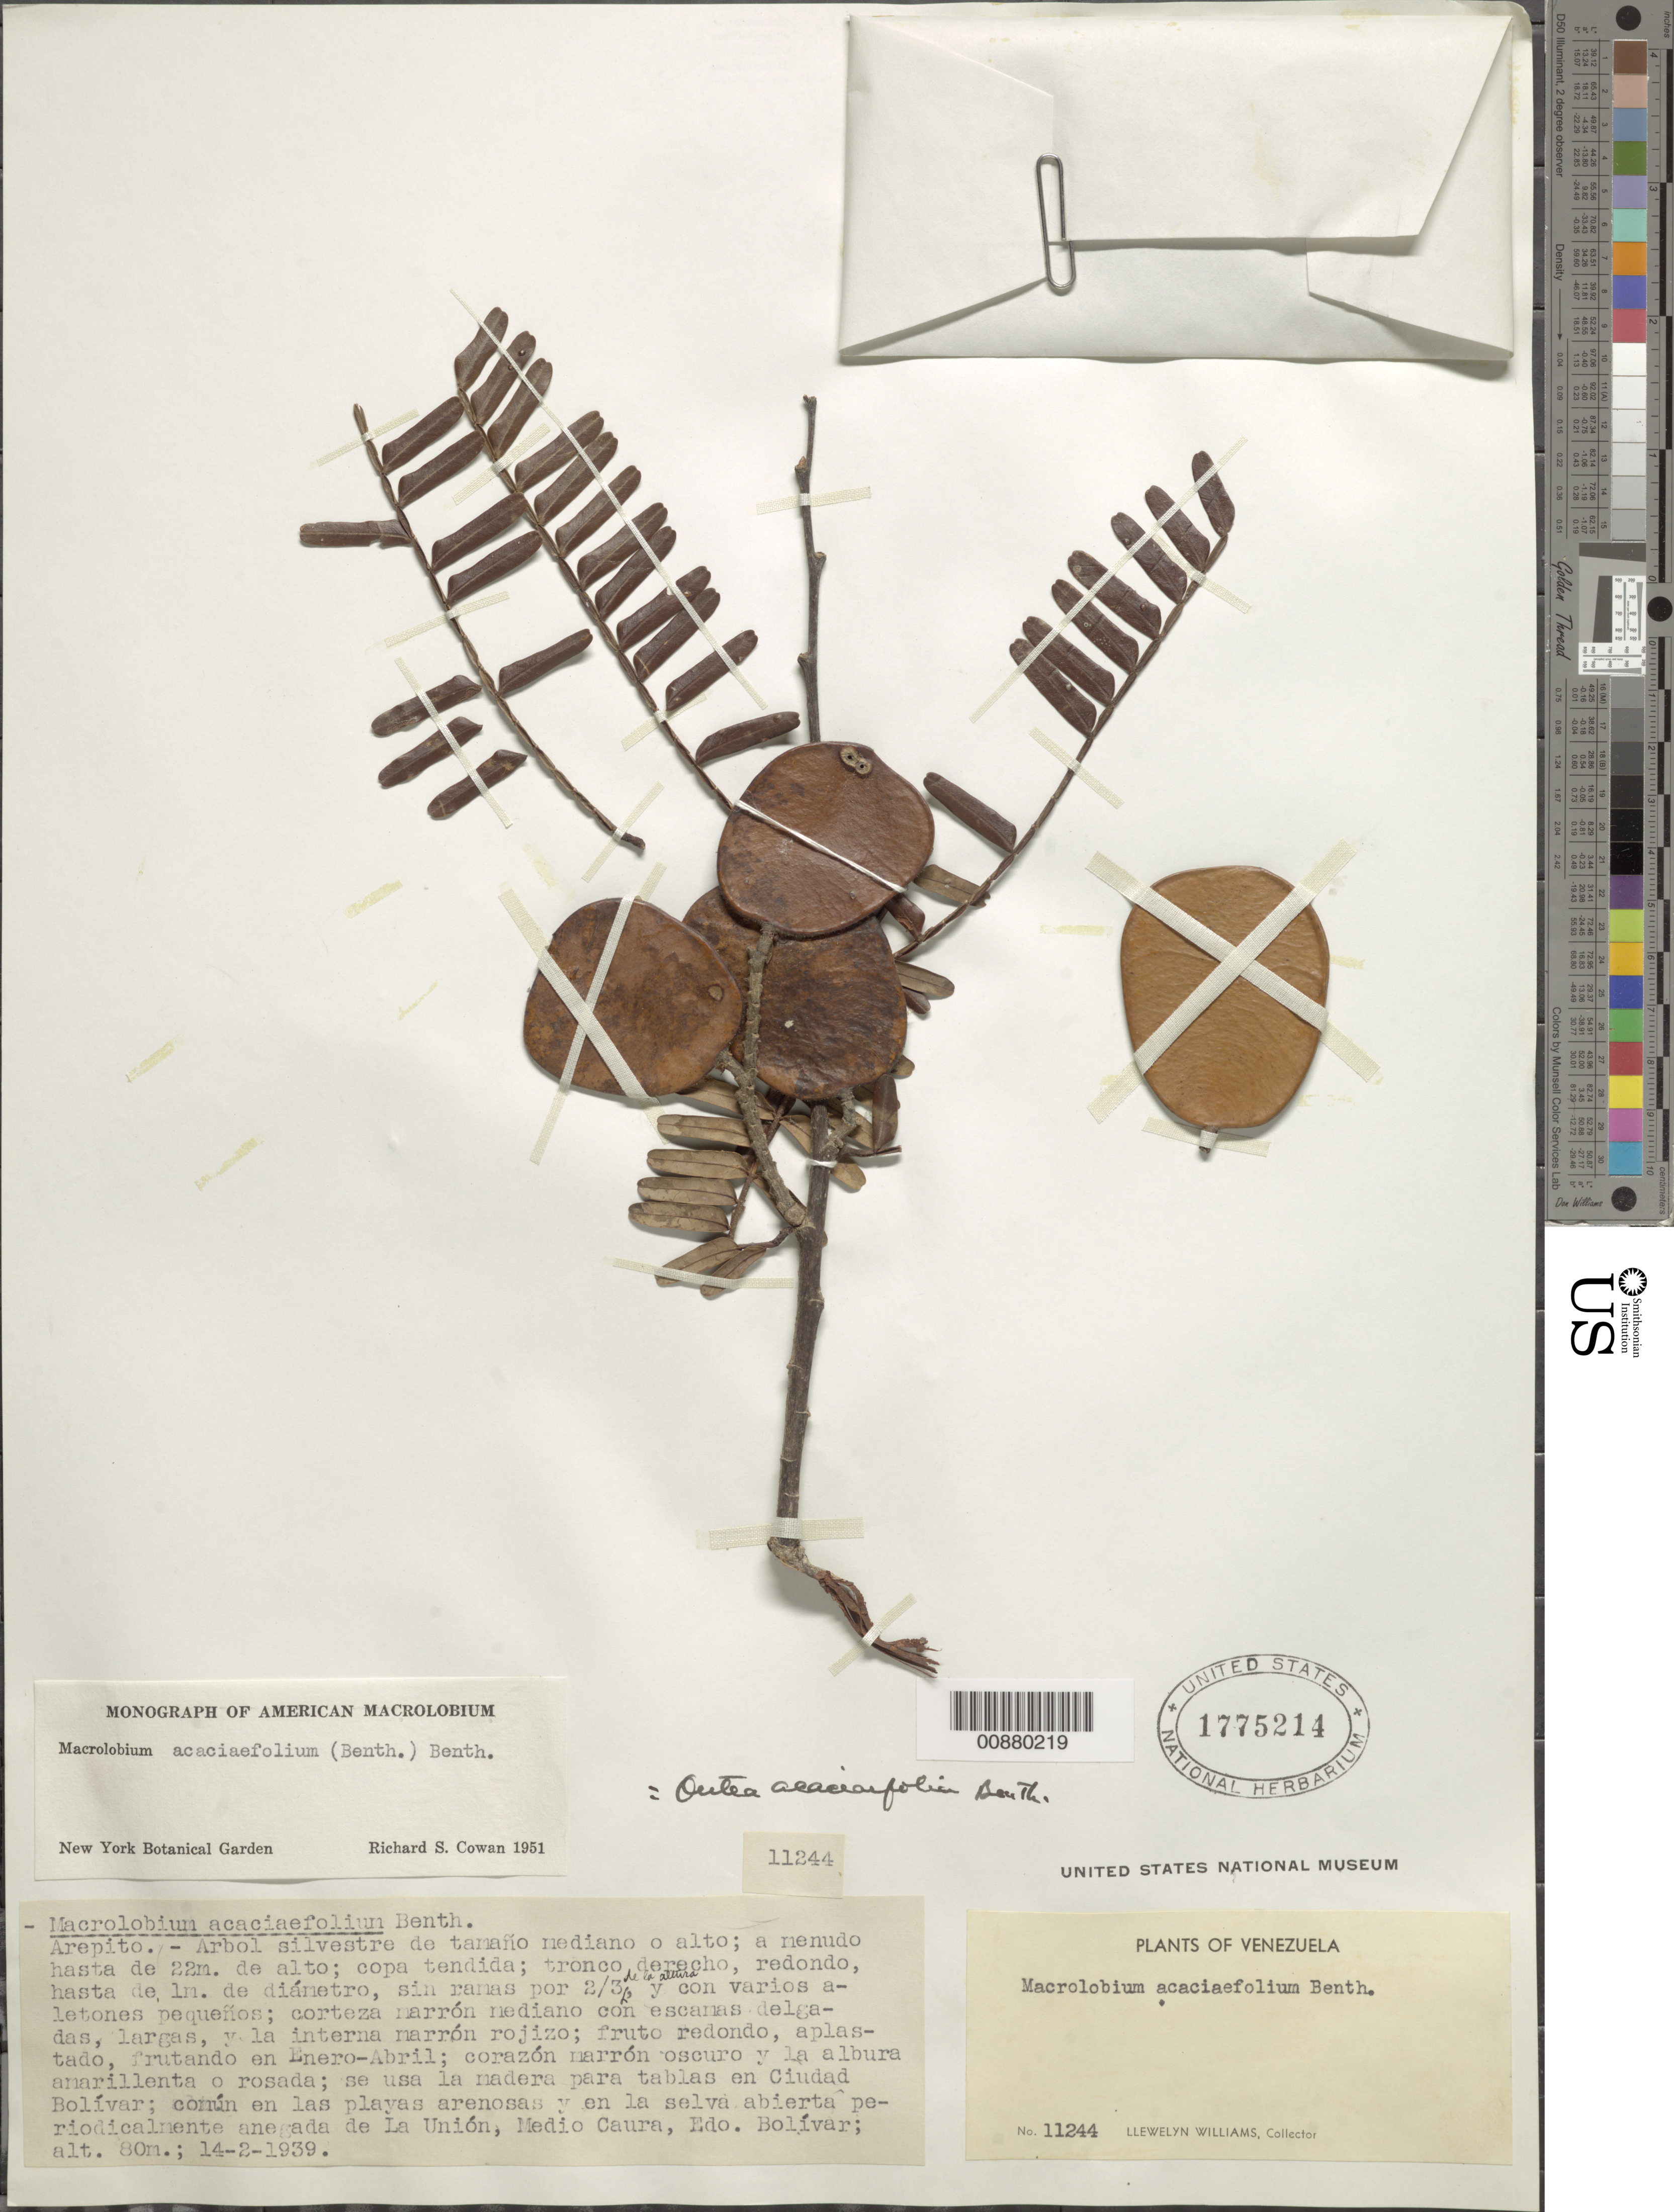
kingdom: Plantae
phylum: Tracheophyta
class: Magnoliopsida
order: Fabales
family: Fabaceae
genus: Macrolobium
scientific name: Macrolobium acaciifolium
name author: (Benth.) Benth.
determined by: Cowan, R. S.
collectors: Ll. Williams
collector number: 11244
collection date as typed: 14-Feb-39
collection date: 1939-02-14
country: Venezuela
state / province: Bolívar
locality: La Unión, Medio Caura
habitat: Playas arenosas y en la selva abierta peiodicalmente anegada de la Union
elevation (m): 80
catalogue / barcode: US 1775214